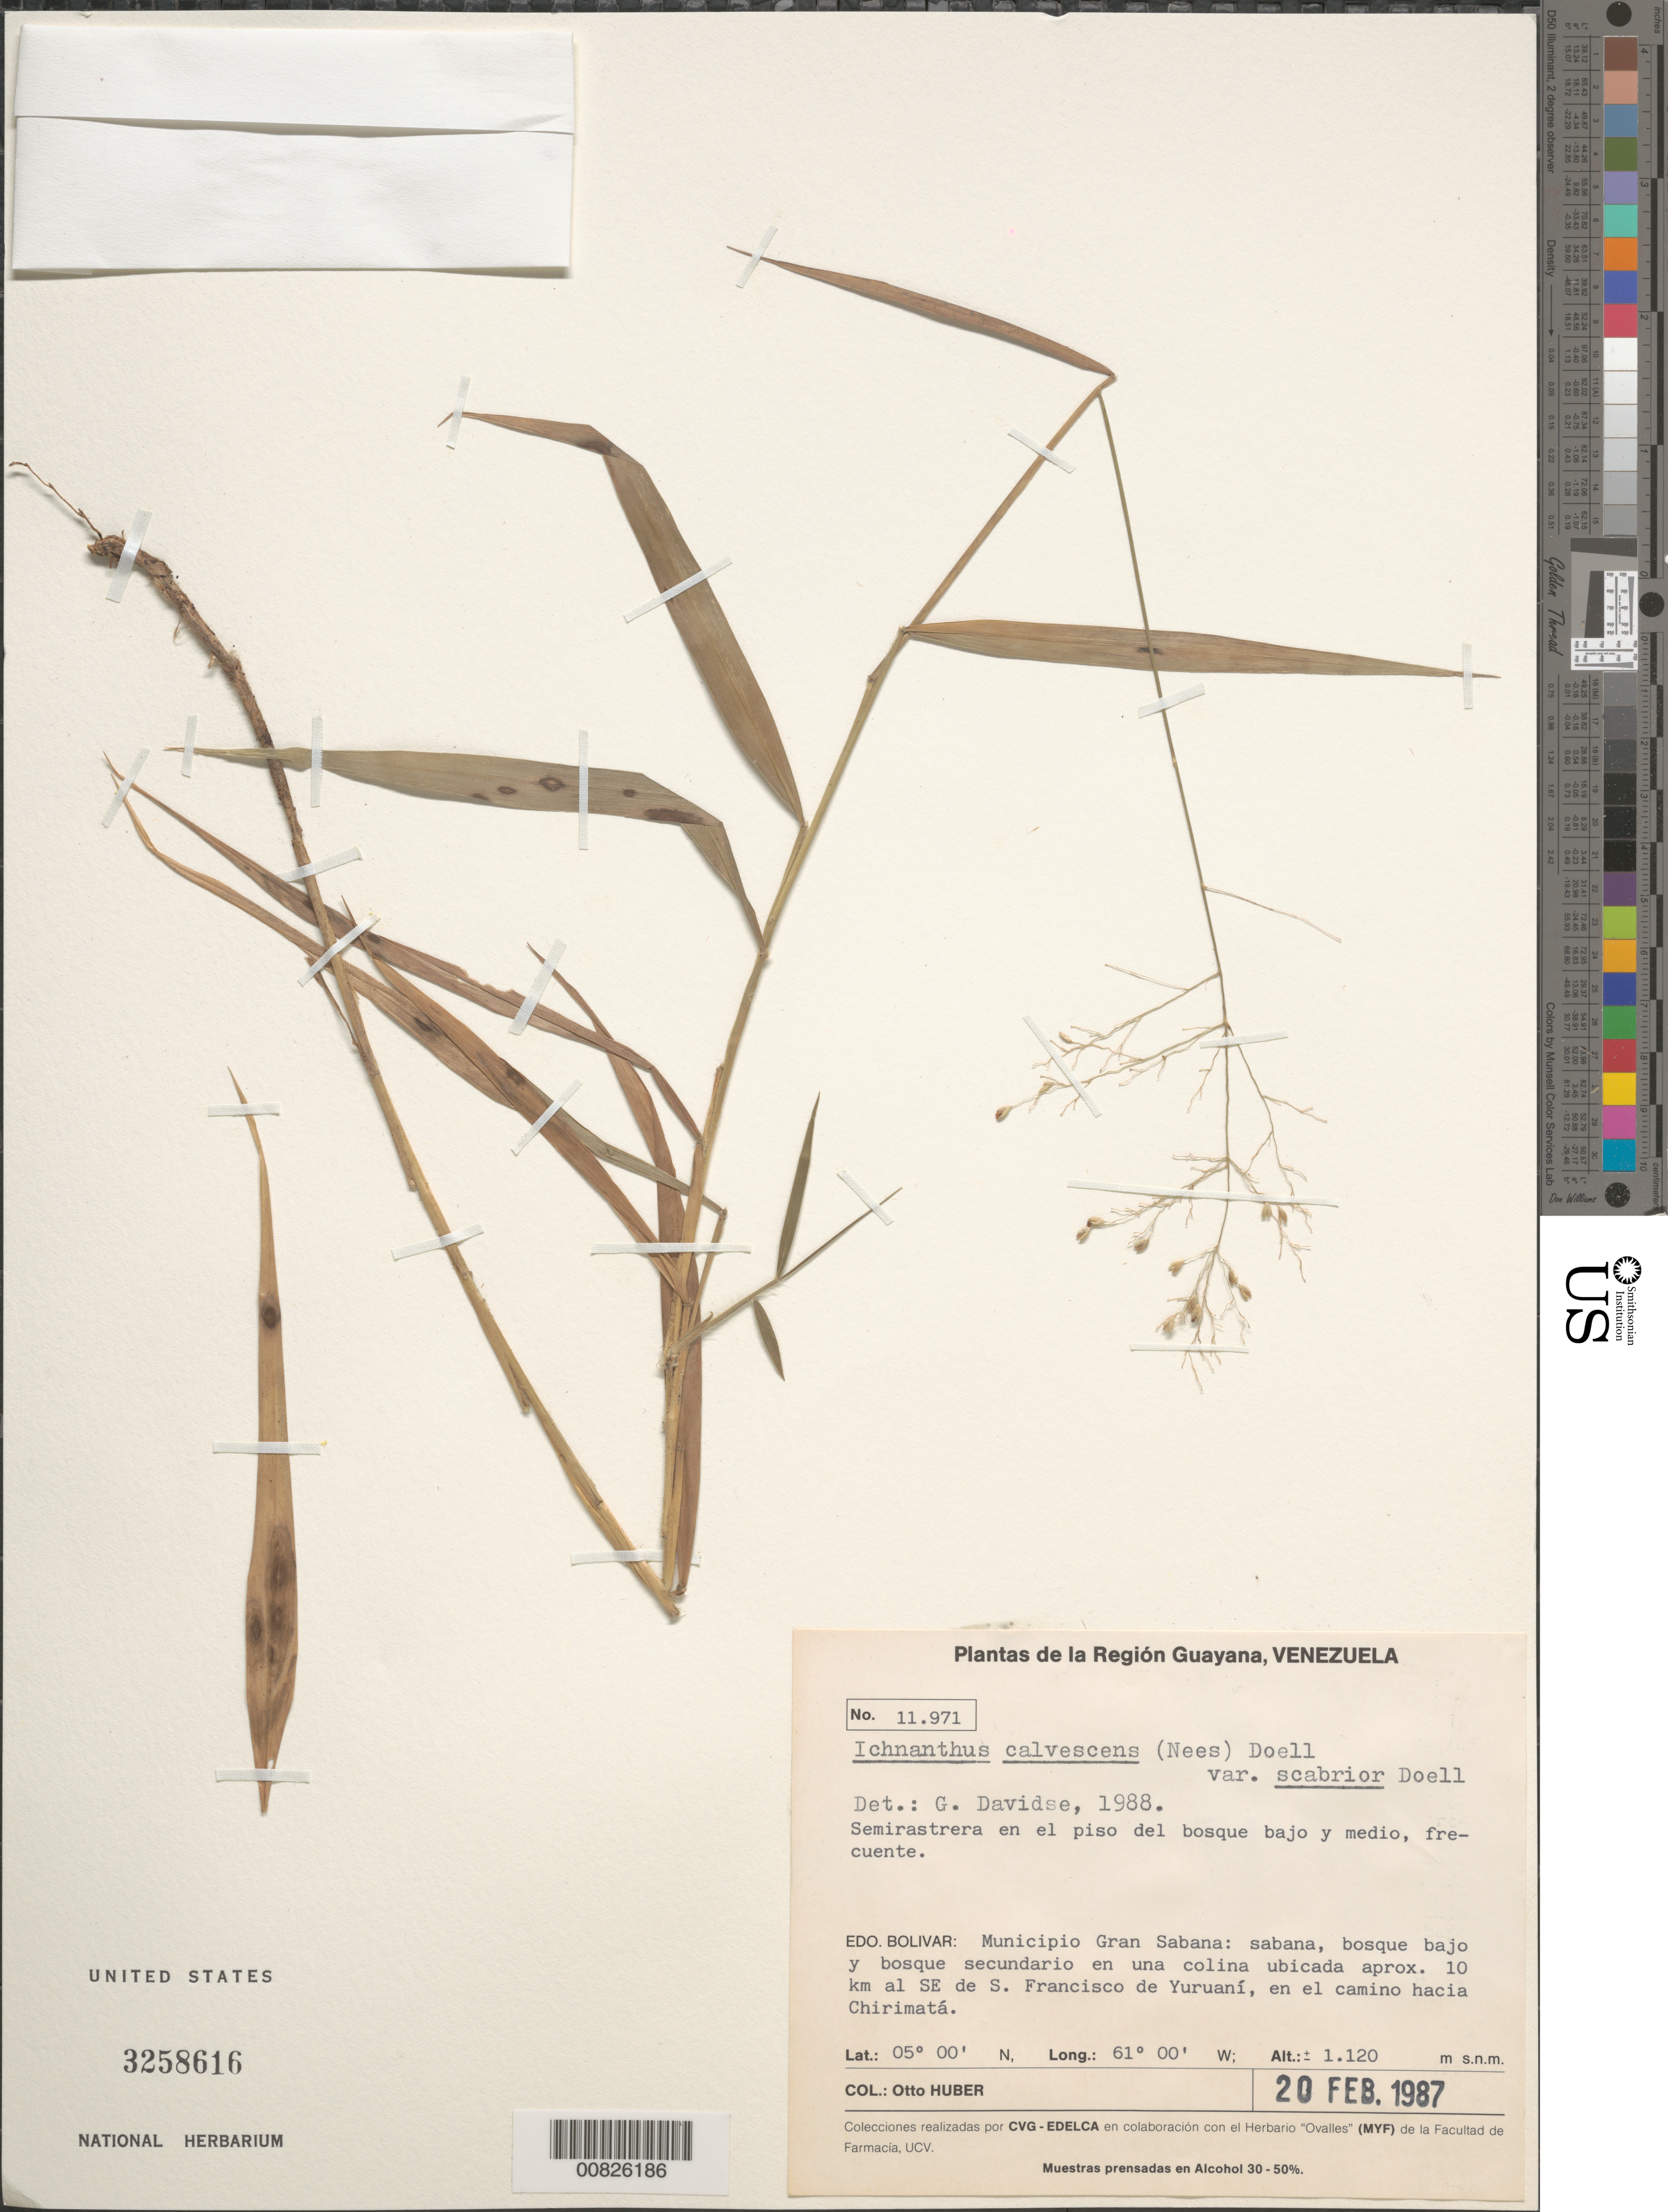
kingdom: Plantae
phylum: Tracheophyta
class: Liliopsida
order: Poales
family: Poaceae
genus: Ichnanthus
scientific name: Ichnanthus calvescens var. scabrior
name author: Döll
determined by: Davidse, Gerrit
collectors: O. Huber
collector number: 11971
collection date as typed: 20-Feb-87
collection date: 1987-02-20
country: Venezuela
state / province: Bolívar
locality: Mun. Gran Sabana, 10 km al SE de S. Francisco de Yruaní, en el camino hacia Chirimatá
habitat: El Piso del bosque bajo y medio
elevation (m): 1120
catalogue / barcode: US 3258616